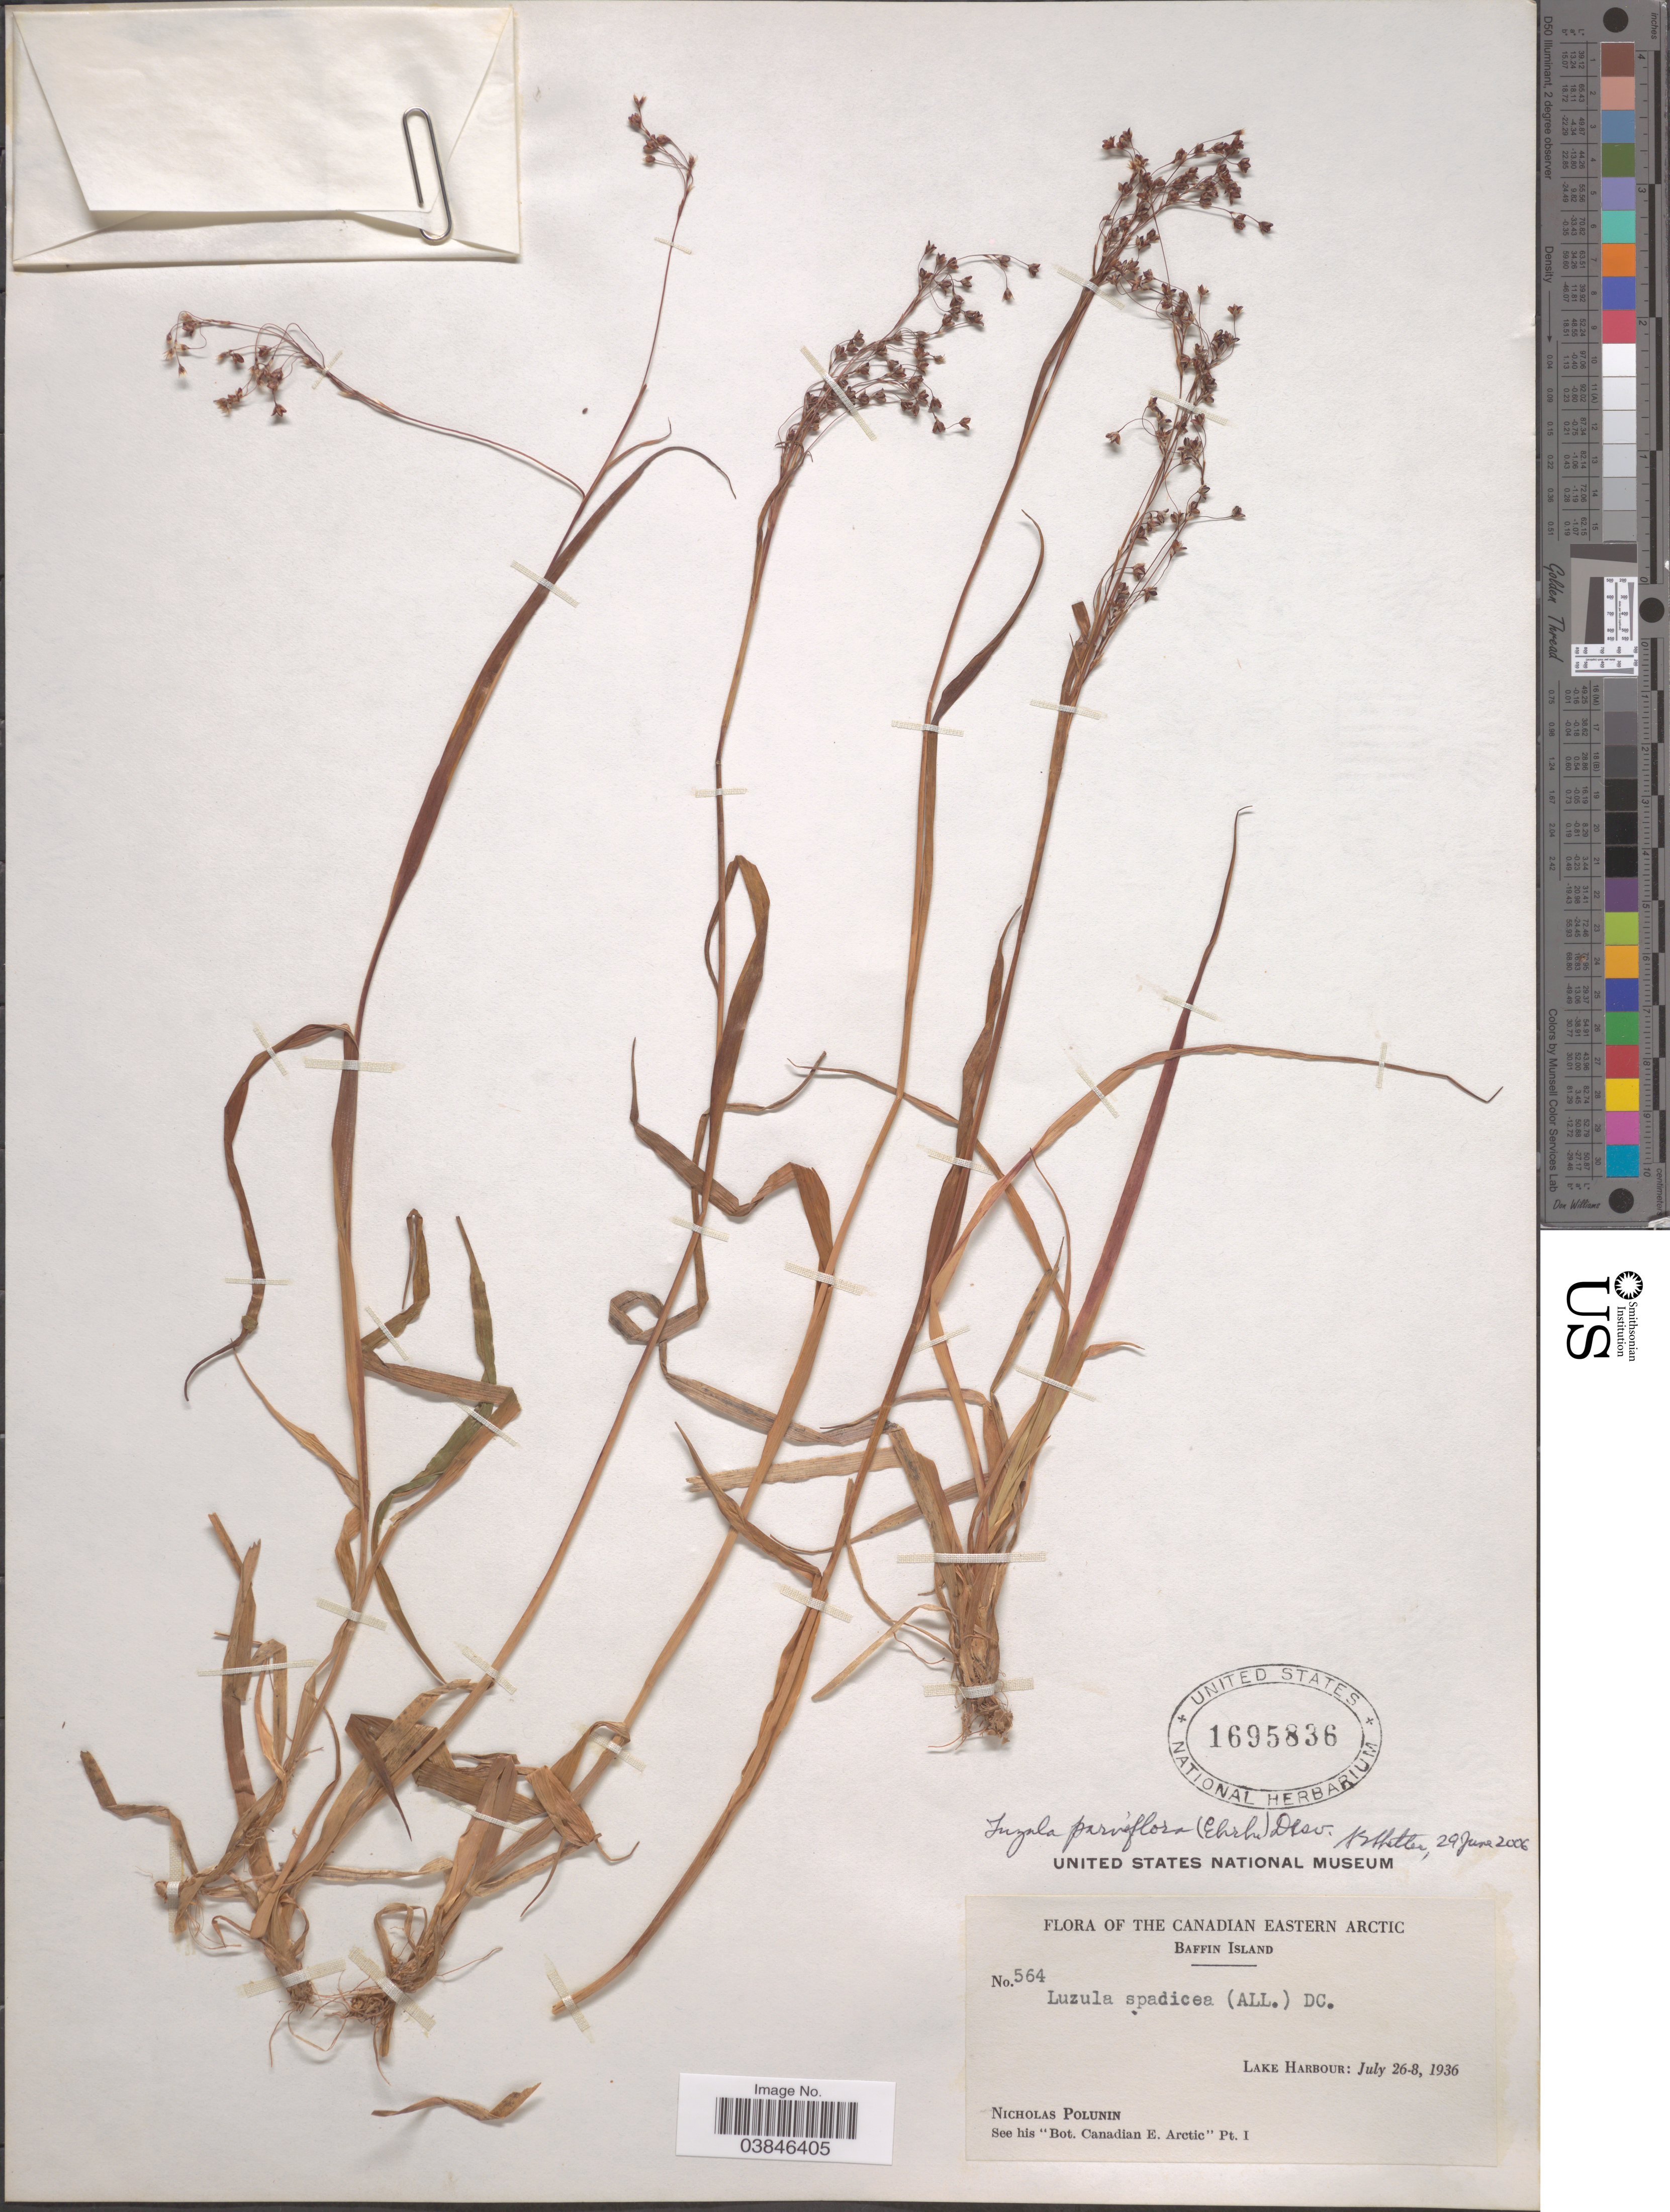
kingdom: Plantae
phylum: Tracheophyta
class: Liliopsida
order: Poales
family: Juncaceae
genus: Luzula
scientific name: Luzula parviflora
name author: (Ehrh.) Desv.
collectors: N. V. Polunin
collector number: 564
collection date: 1936-07-26/1936-07-28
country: Canada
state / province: Nunavut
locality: The Canadian Eastern Arctic. Baffin Island. Lake Harbour.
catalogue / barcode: US 1695836